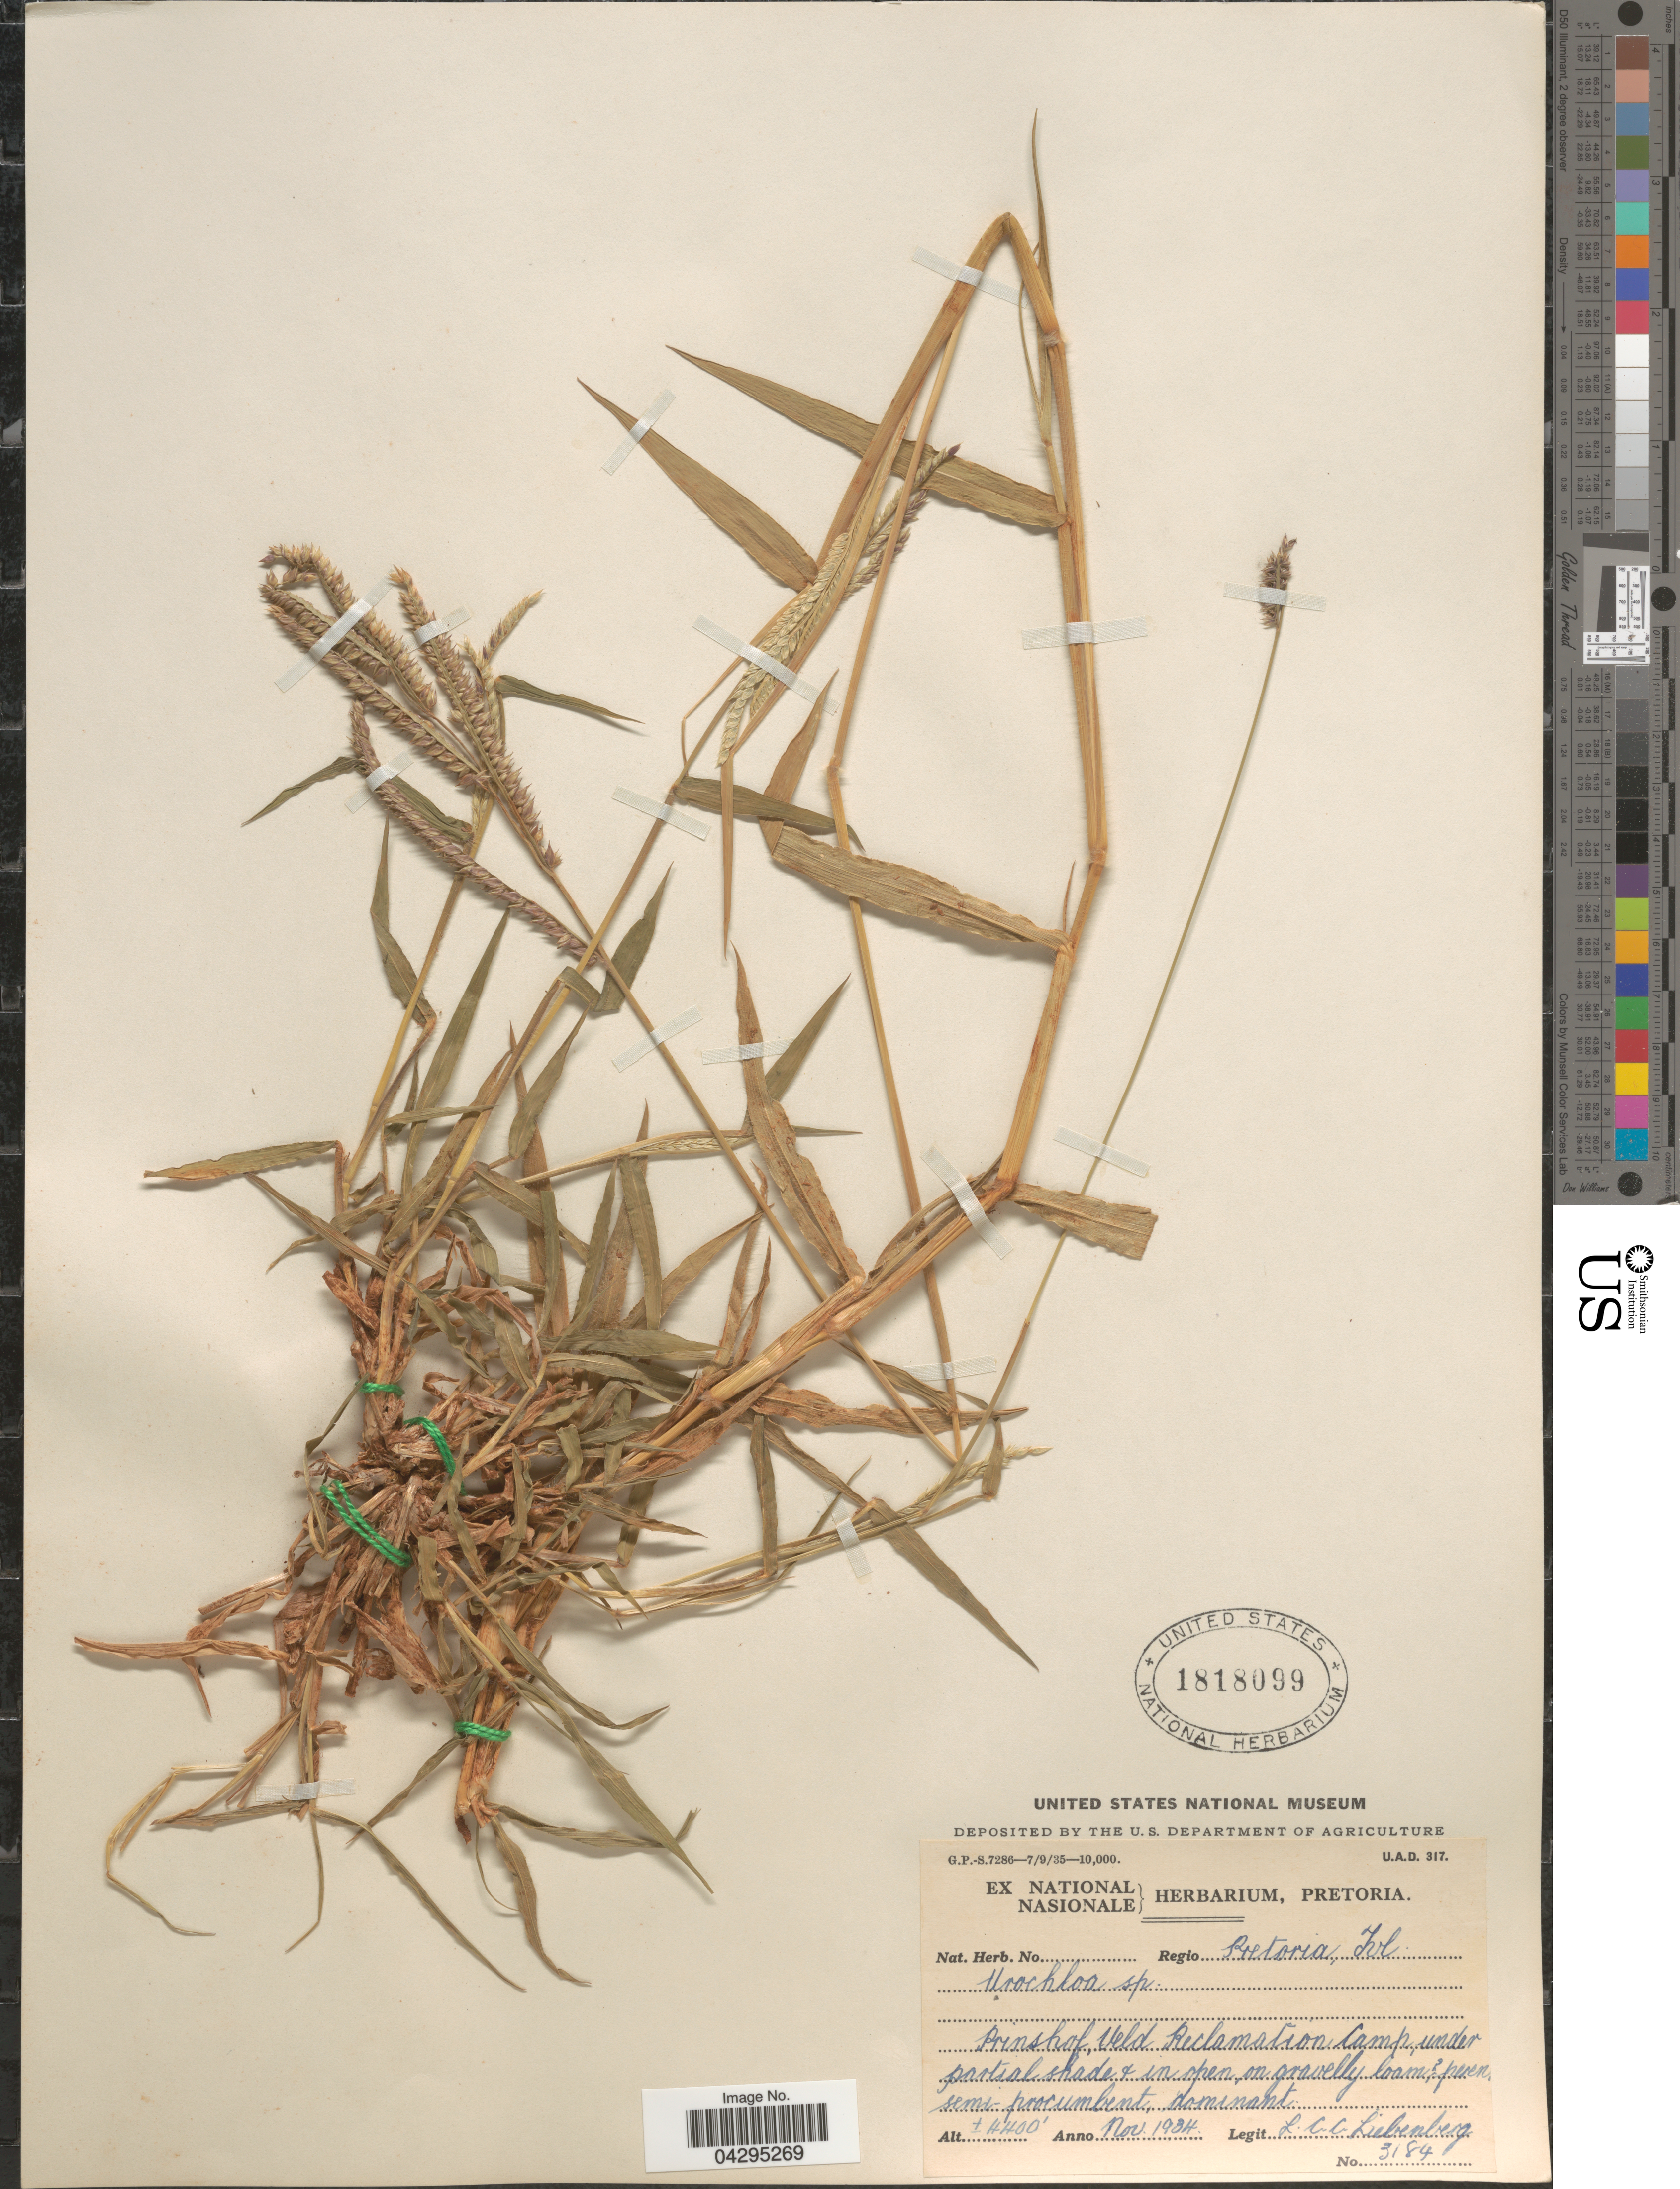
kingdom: Plantae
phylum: Tracheophyta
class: Liliopsida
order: Poales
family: Poaceae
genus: Urochloa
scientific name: Urochloa sp.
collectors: L. Liebenberg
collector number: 3184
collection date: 1934-11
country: South Africa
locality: Regio Pretoria, Tvl. Prinshof, Veld Reclamation Camp.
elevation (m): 1341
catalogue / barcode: US 1818099